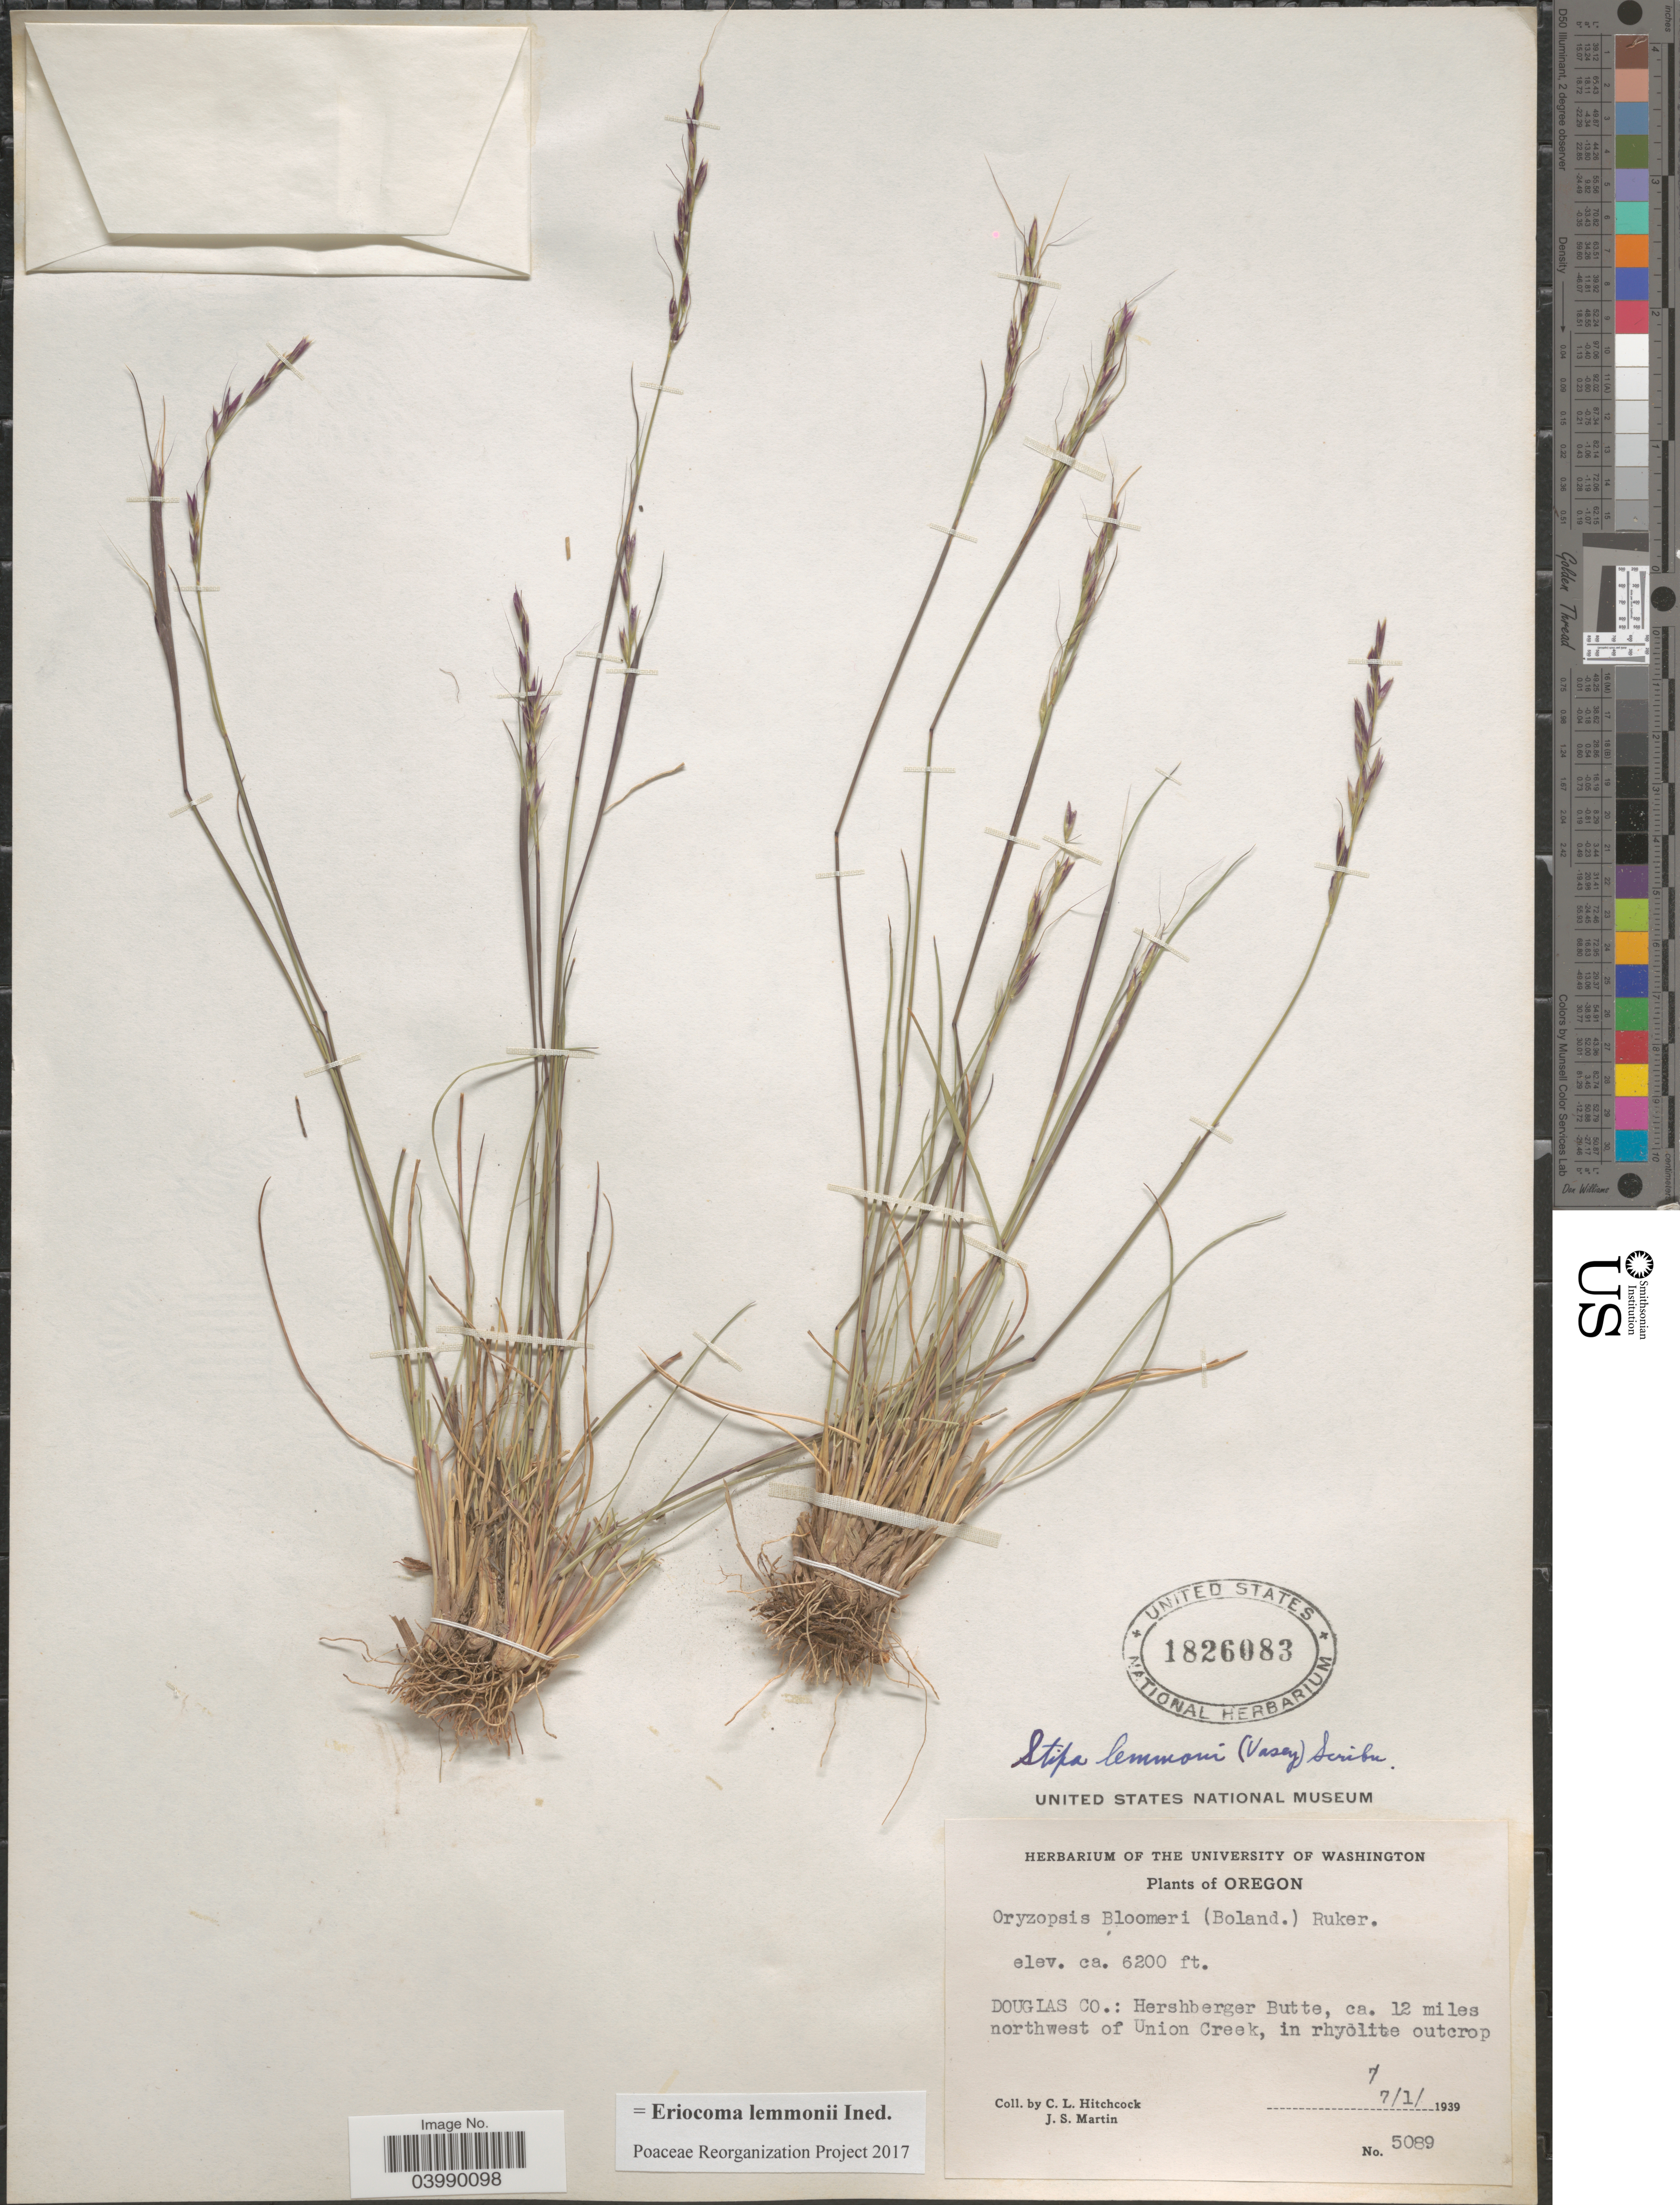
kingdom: Plantae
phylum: Tracheophyta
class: Liliopsida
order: Poales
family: Poaceae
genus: Eriocoma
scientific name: Eriocoma lemmonii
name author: (Vasey) Romasch.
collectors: C. L. Hitchcock & J. S. Martin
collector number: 5089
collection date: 1939-07-01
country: United States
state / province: Oregon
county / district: Douglas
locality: Douglas Co.: Hershberger Butte, ca. 12 miles northwest of Union Creek.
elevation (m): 1890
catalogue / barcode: US 1826083